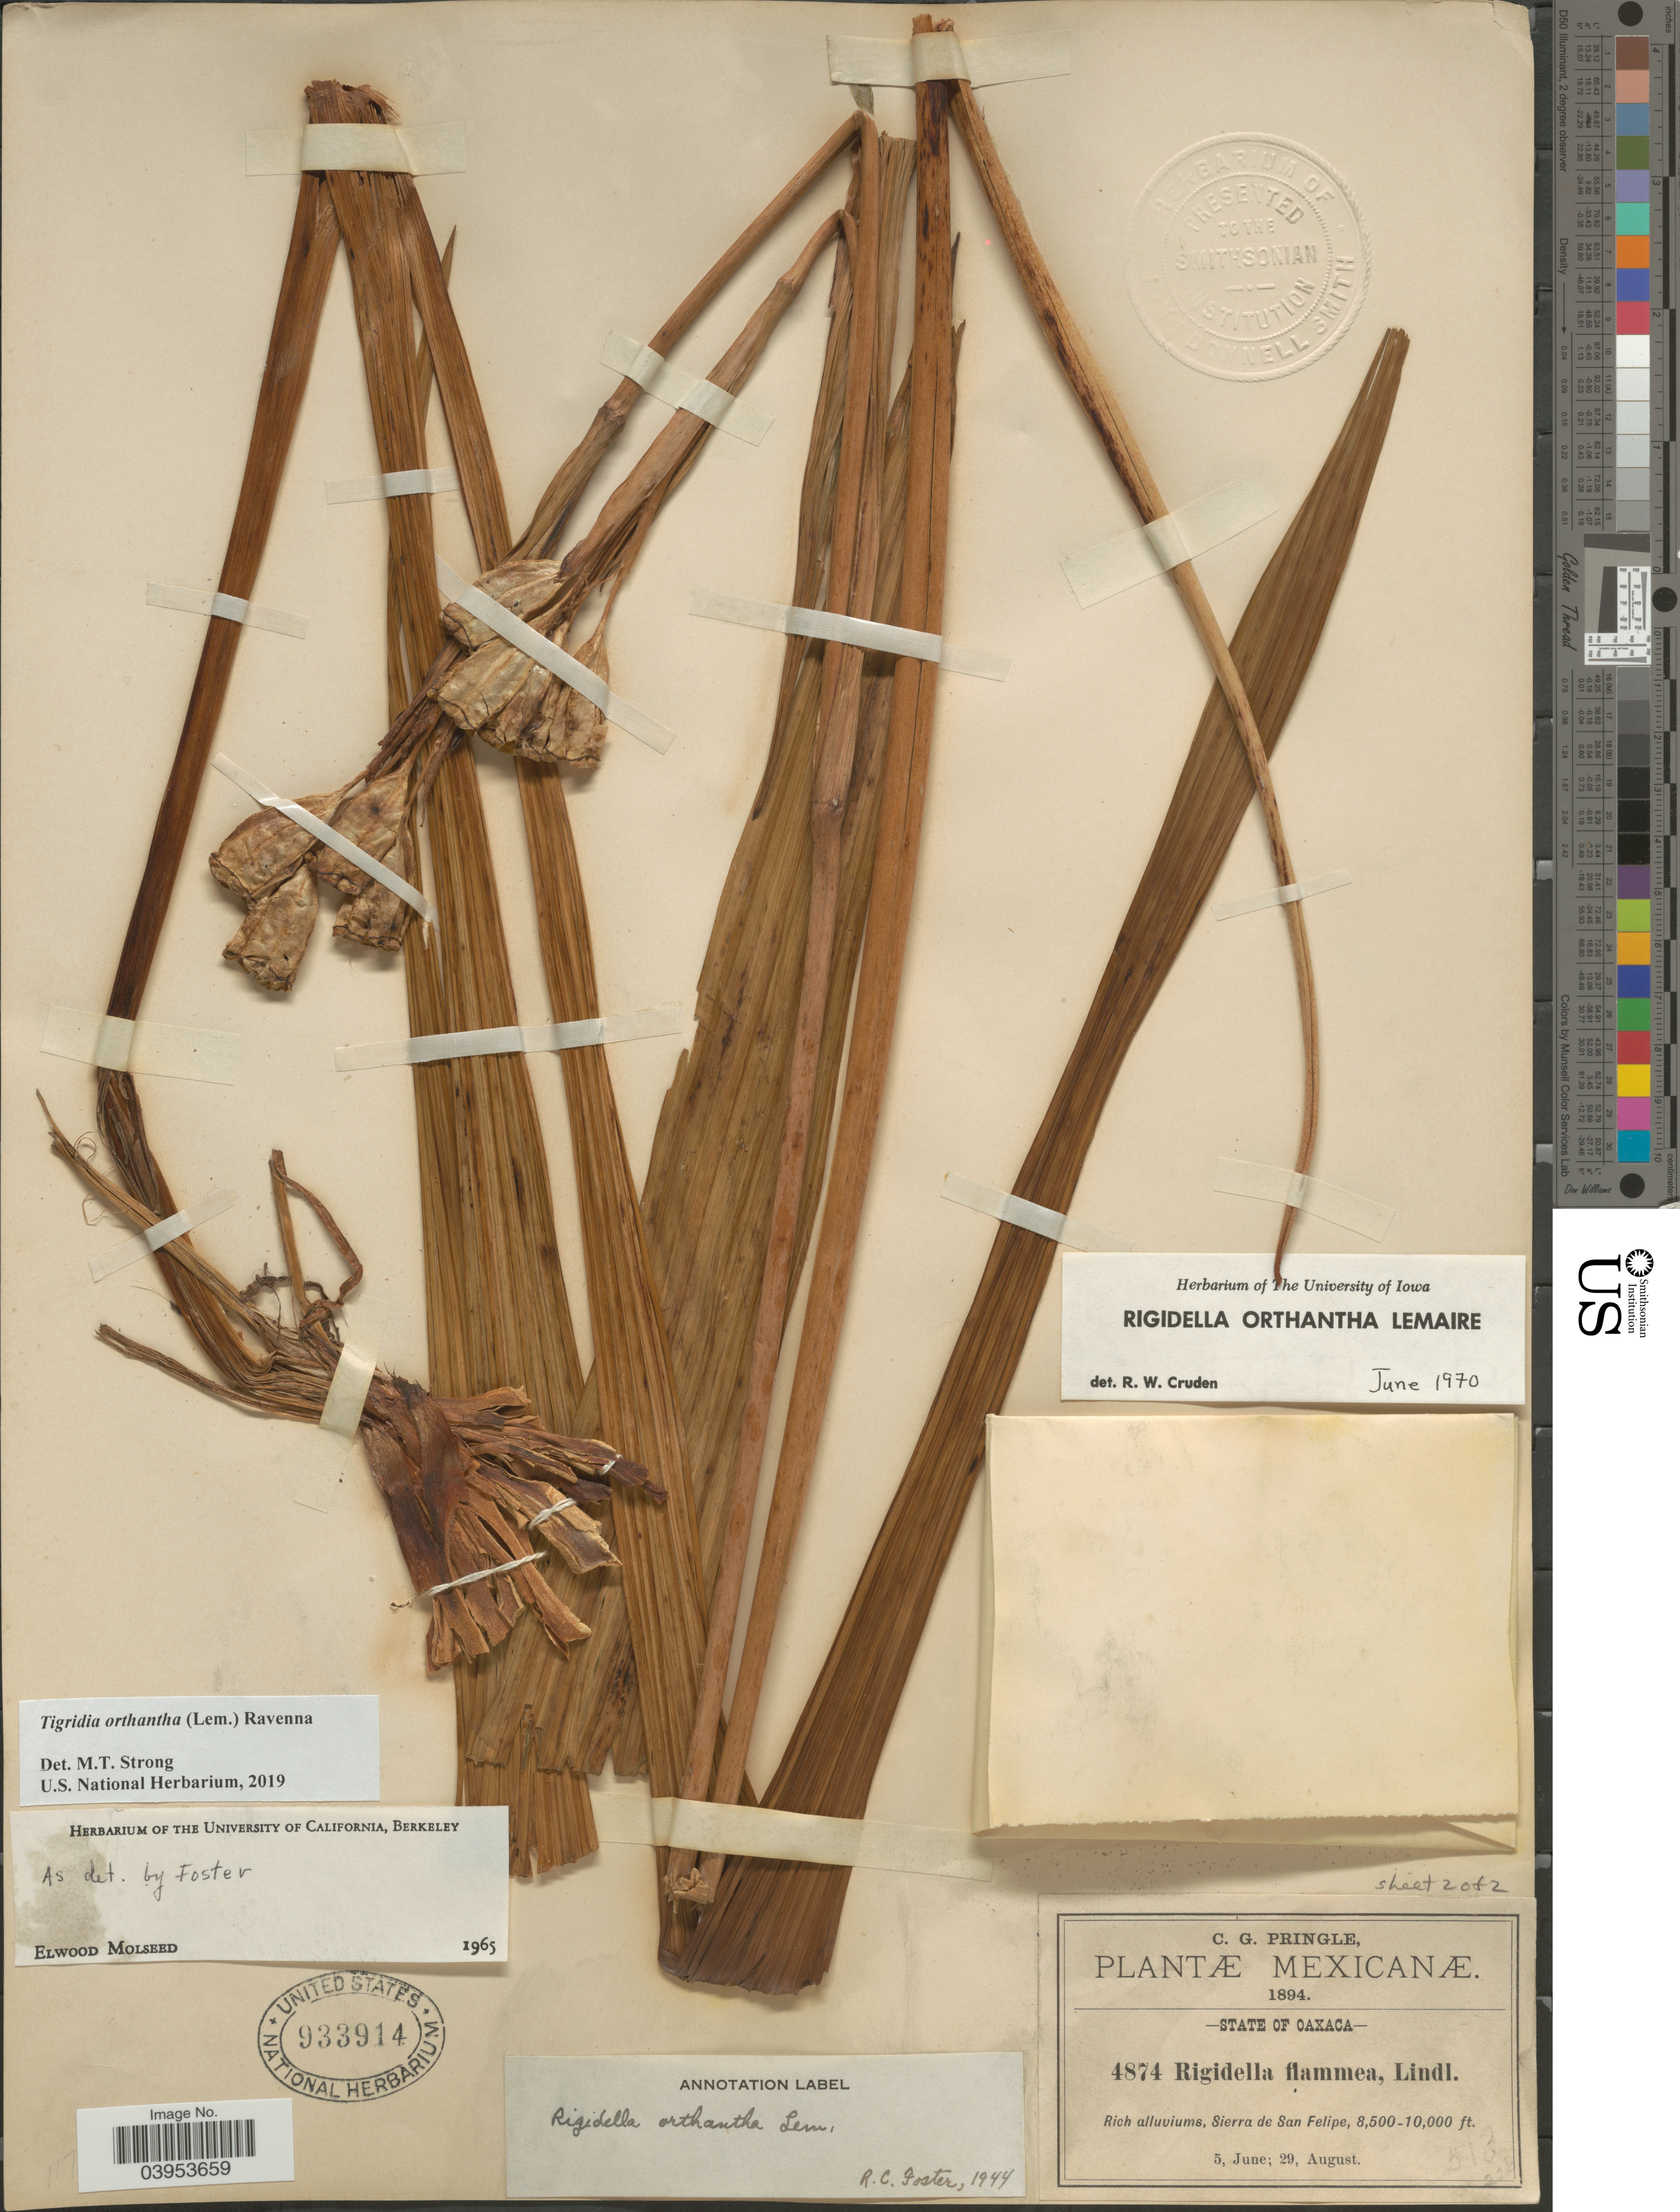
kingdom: Plantae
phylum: Tracheophyta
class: Liliopsida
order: Asparagales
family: Iridaceae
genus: Tigridia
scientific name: Tigridia orthantha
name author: (Lem.) Ravenna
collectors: C. G. Pringle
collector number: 4874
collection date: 1894-06-05/1894-08-29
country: Mexico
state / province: Oaxaca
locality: Sierra de San Felipe.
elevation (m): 2591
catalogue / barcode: US 933914